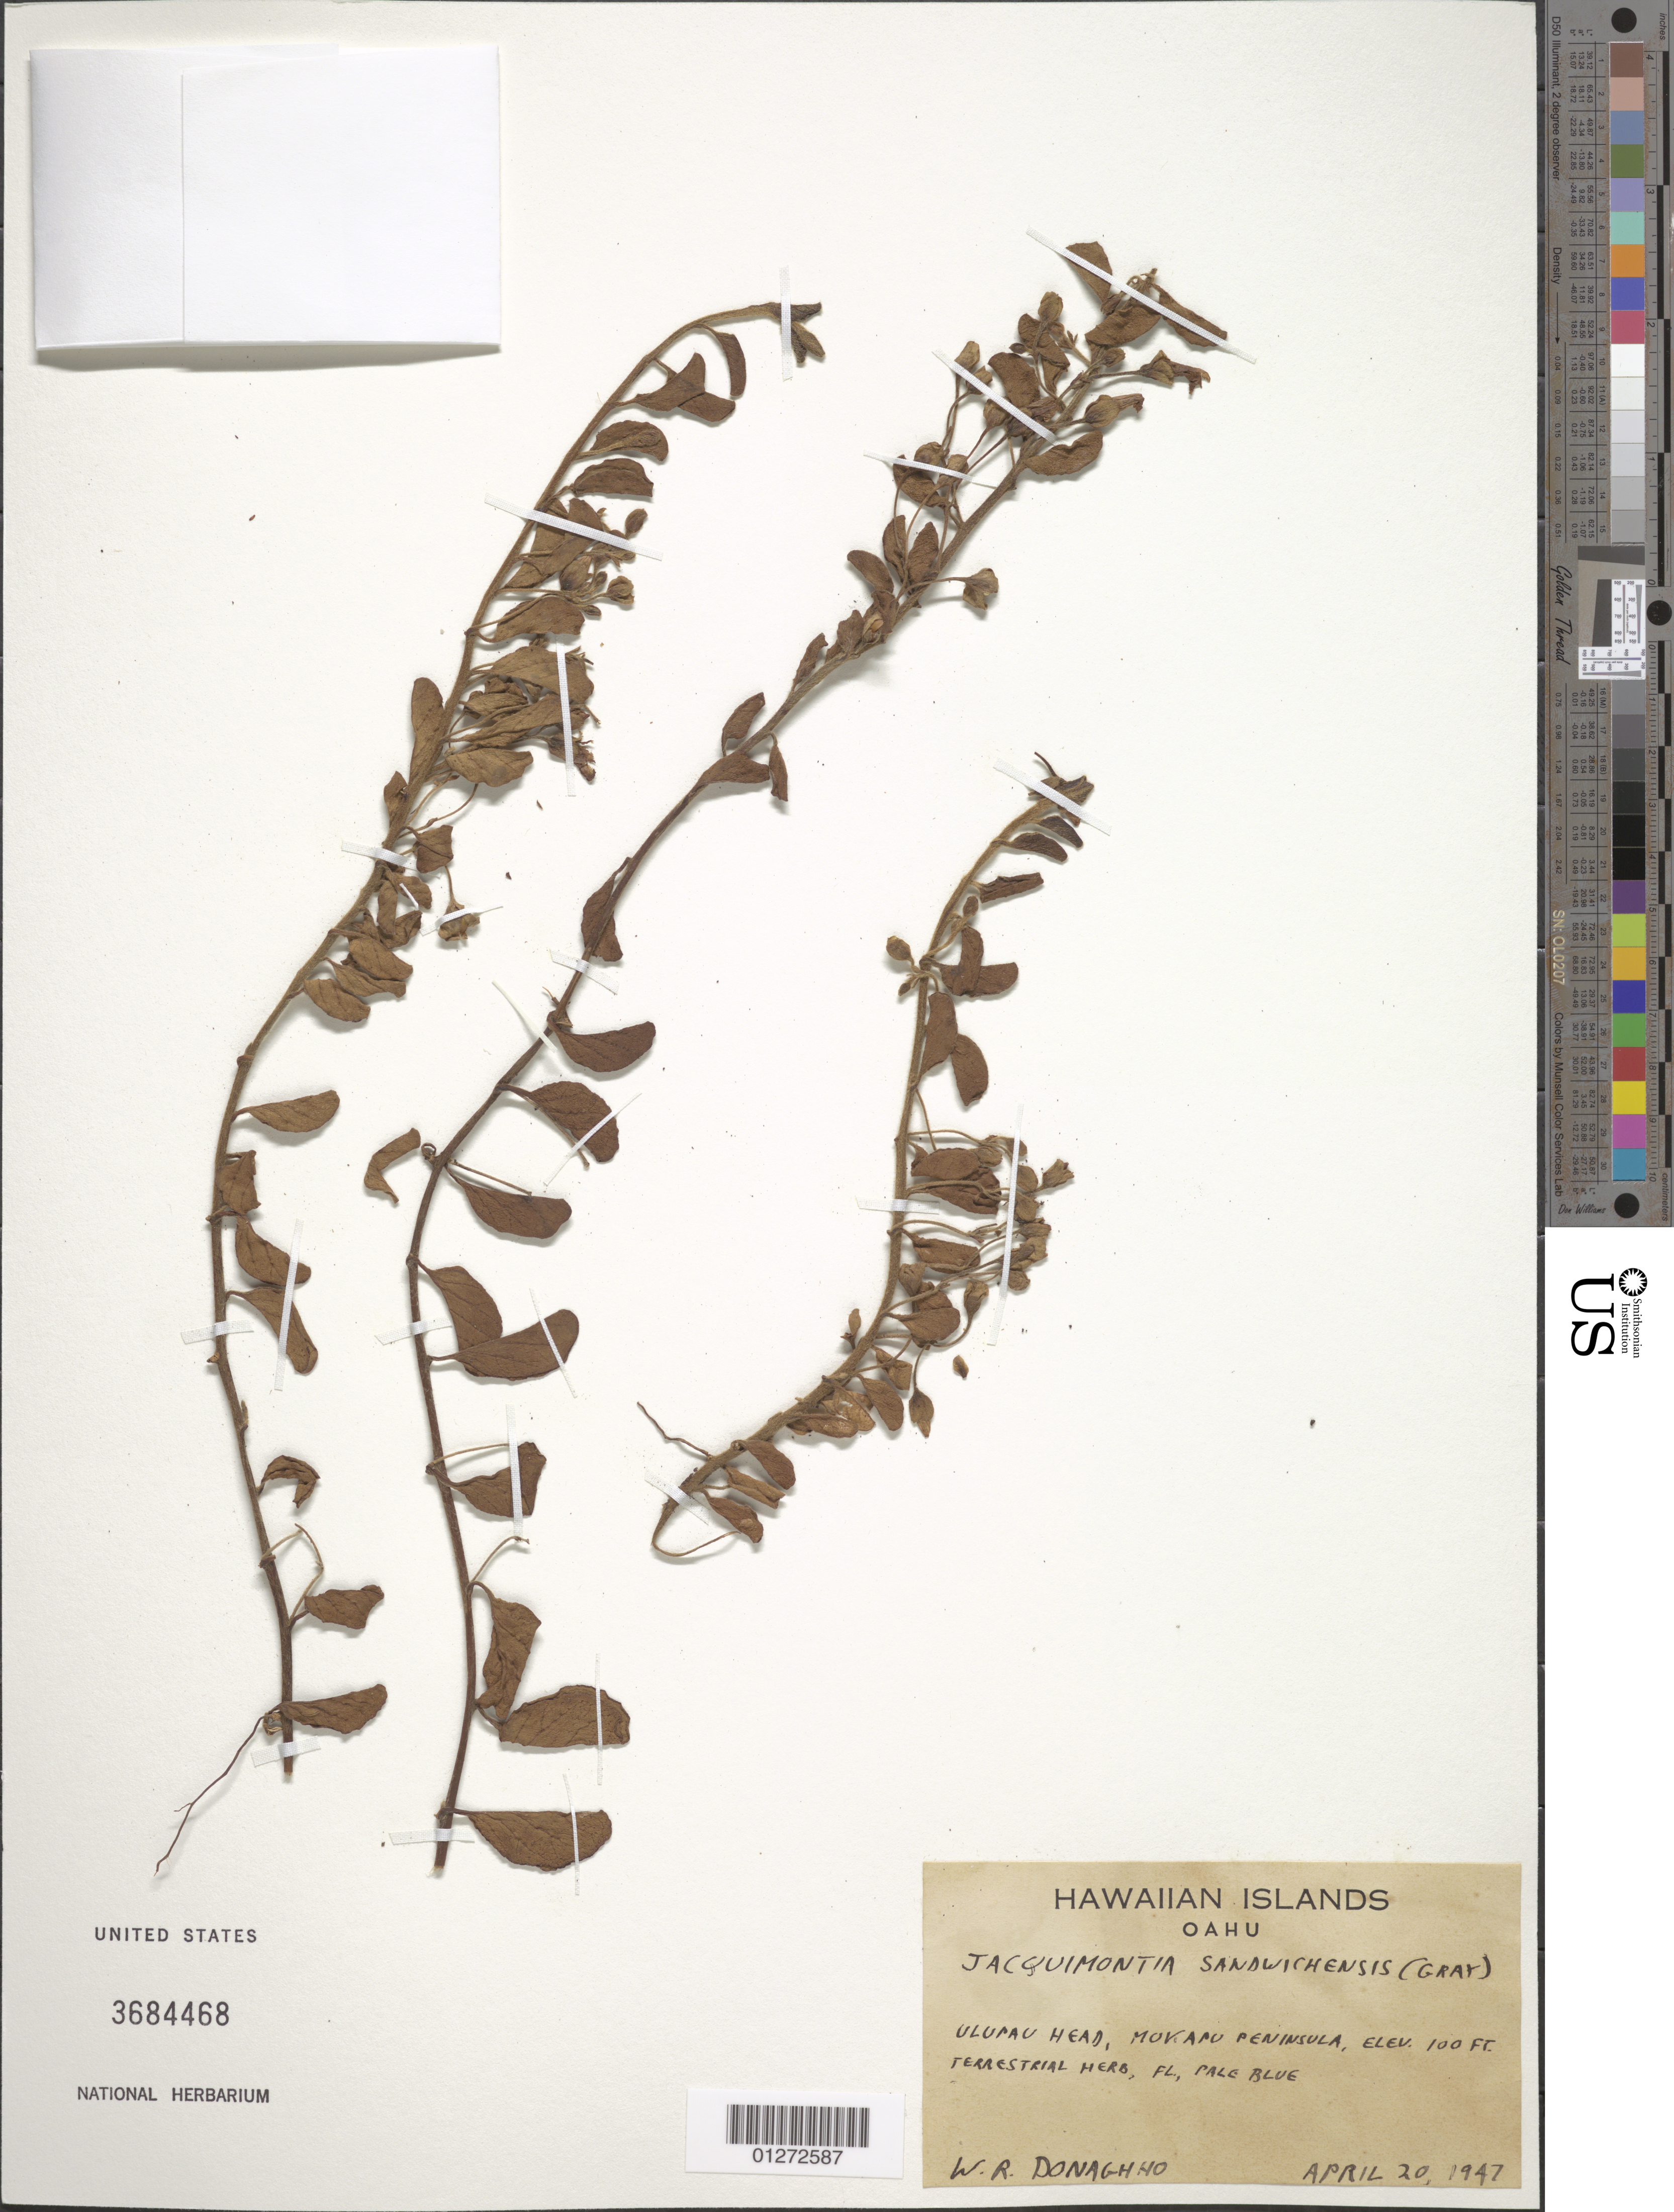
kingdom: Plantae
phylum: Tracheophyta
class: Magnoliopsida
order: Solanales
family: Convolvulaceae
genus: Jacquemontia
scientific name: Jacquemontia sandwicensis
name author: A. Gray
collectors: W. Donaghho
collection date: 1947-04-20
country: United States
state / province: Hawaii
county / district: Honolulu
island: Oahu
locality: Ulupau Head, Mokapu Paninsula.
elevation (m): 30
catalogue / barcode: US 3684468